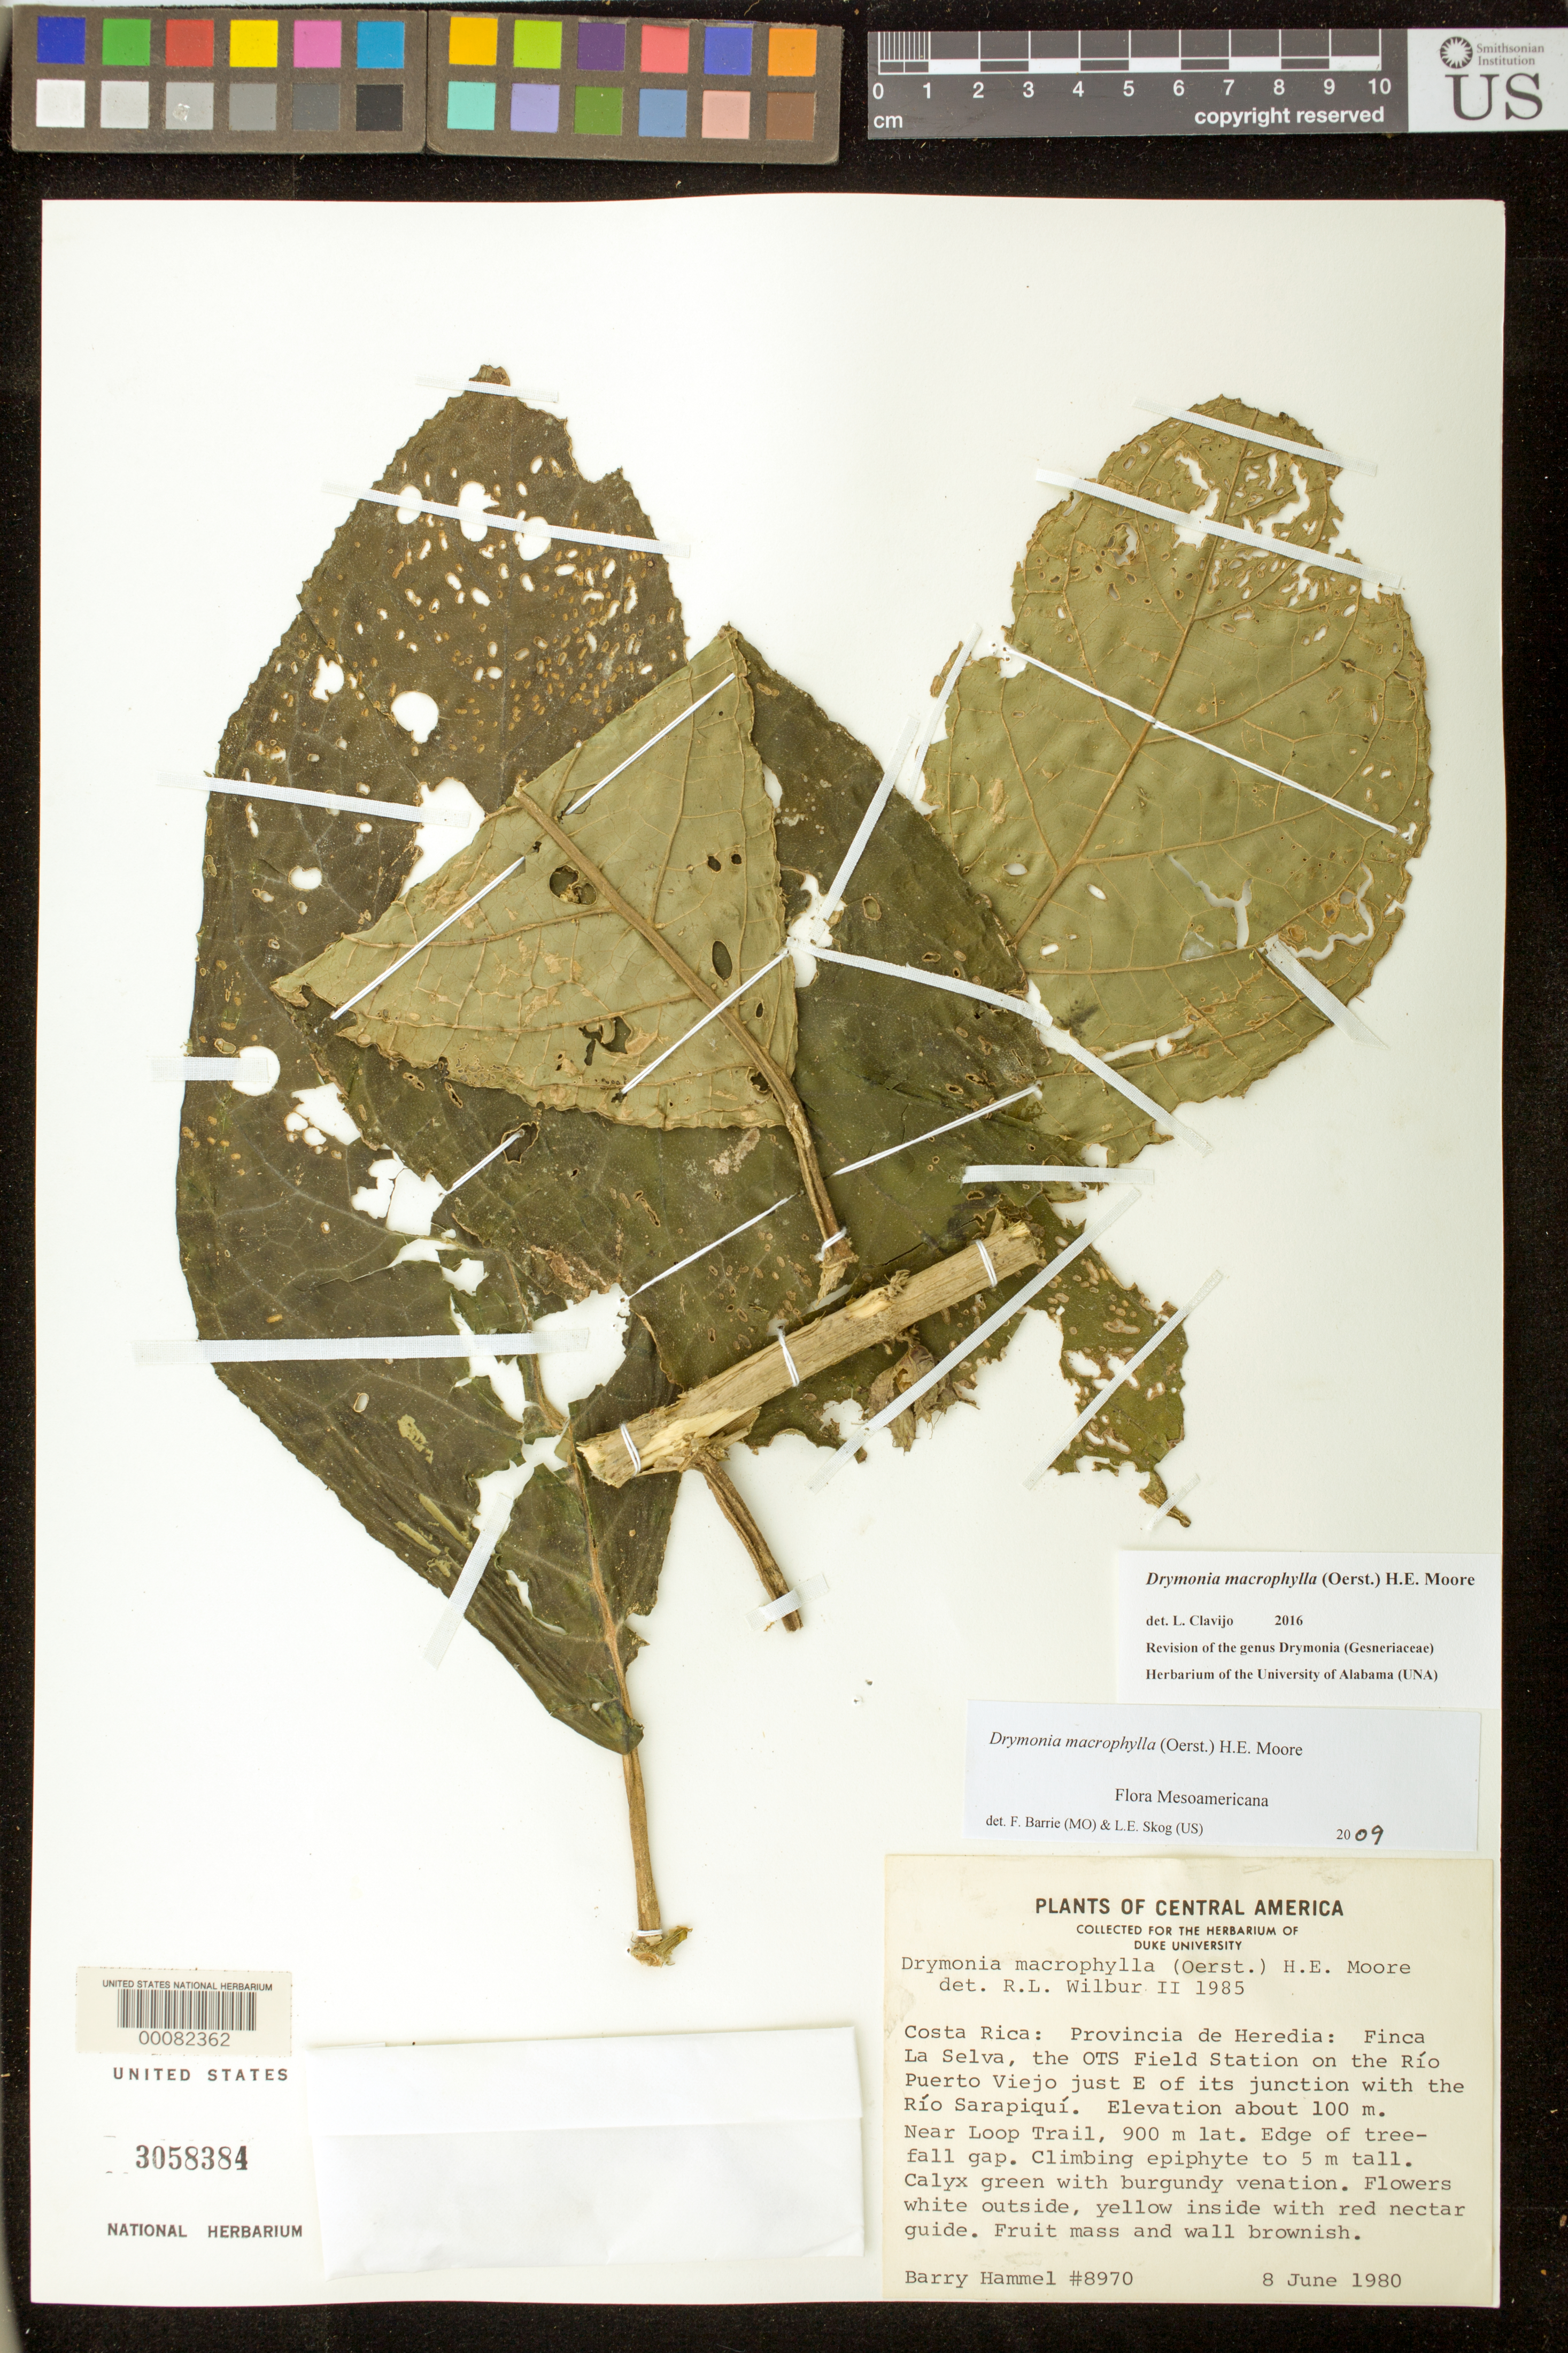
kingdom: Plantae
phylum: Tracheophyta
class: Magnoliopsida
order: Lamiales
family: Gesneriaceae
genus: Drymonia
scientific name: Drymonia macrophylla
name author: (Oerst.) H.E. Moore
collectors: B. Hammel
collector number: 8970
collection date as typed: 08 Jun 1980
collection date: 1980-06-08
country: Costa Rica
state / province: Heredia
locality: Finca La Selva, the OTS Field Station on the Rio Puerto Viejo just E of its junction with the Rio Sarapiqui, near loop trail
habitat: Edge of treefall gap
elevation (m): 100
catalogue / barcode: US 3058384